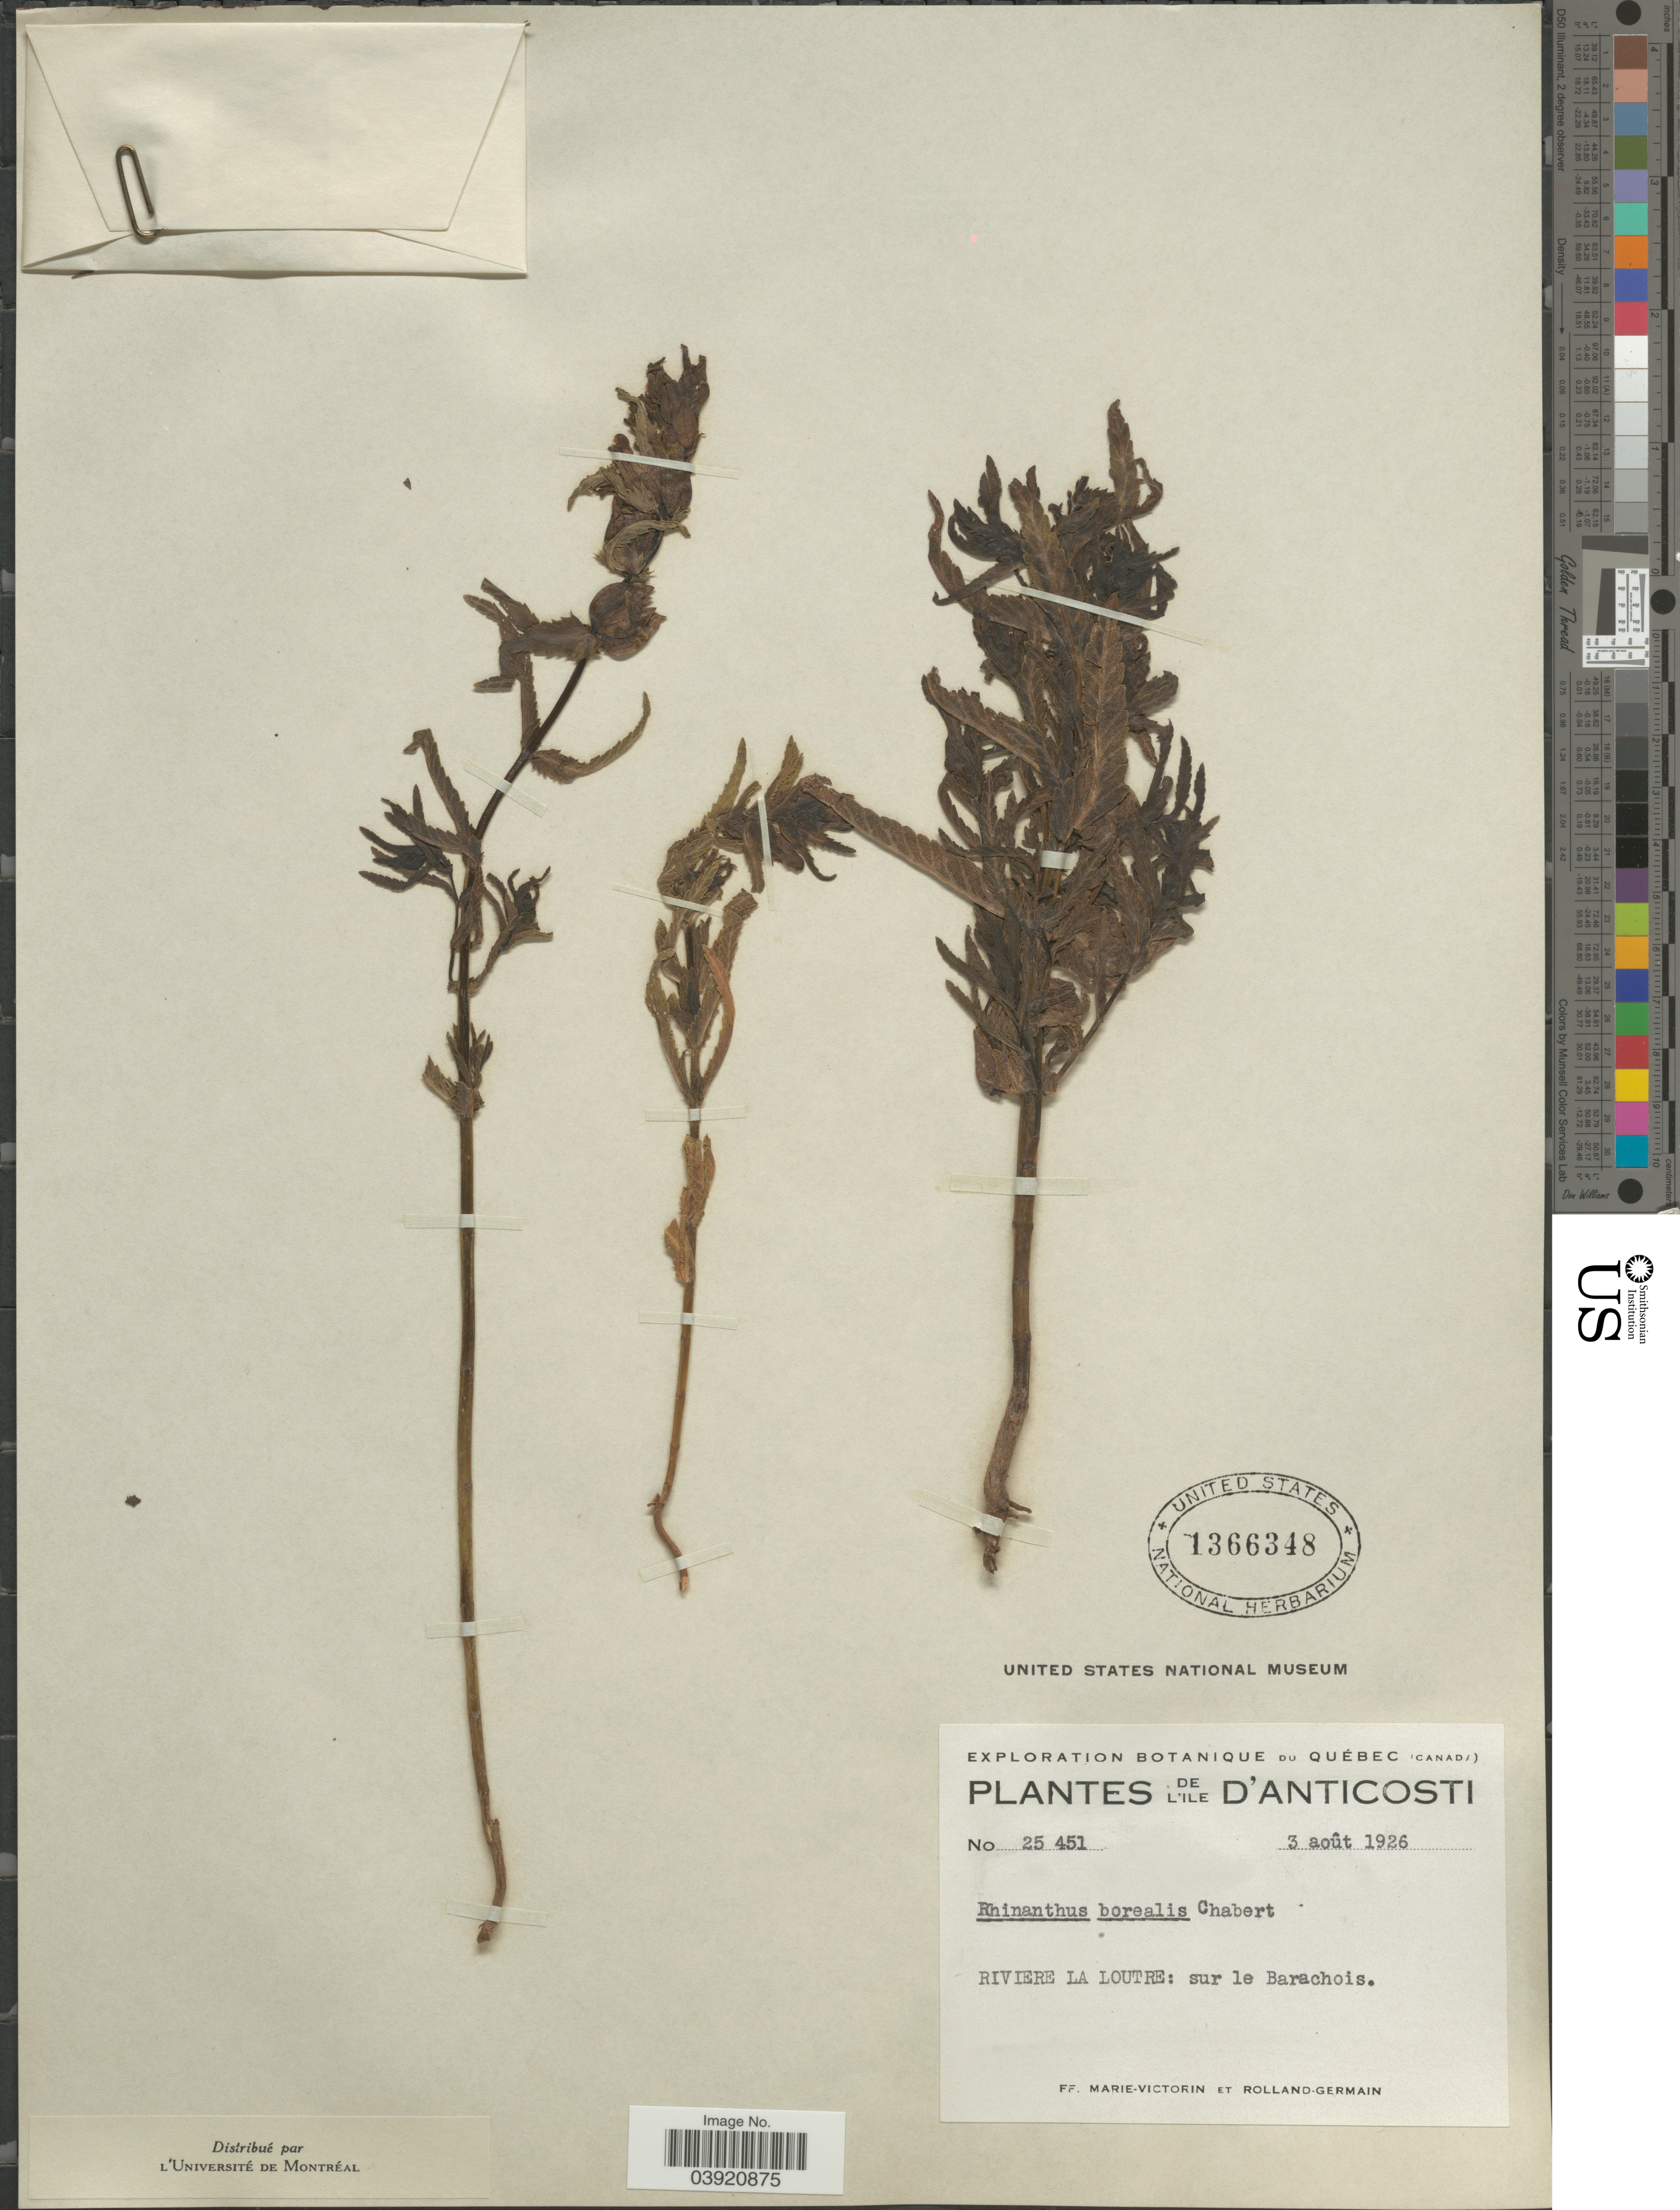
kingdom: Plantae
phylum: Tracheophyta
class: Magnoliopsida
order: Lamiales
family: Orobanchaceae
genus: Rhinanthus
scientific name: Rhinanthus borealis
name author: (Sterneck) Chabert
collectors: F. Marie-Victorin & Rolland-Germain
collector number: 25451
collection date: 1926-08-03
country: Canada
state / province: Quebec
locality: De L'Ile D' Anticosti. Riviere La Loutre: sur le Barachois.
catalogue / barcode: US 1366348